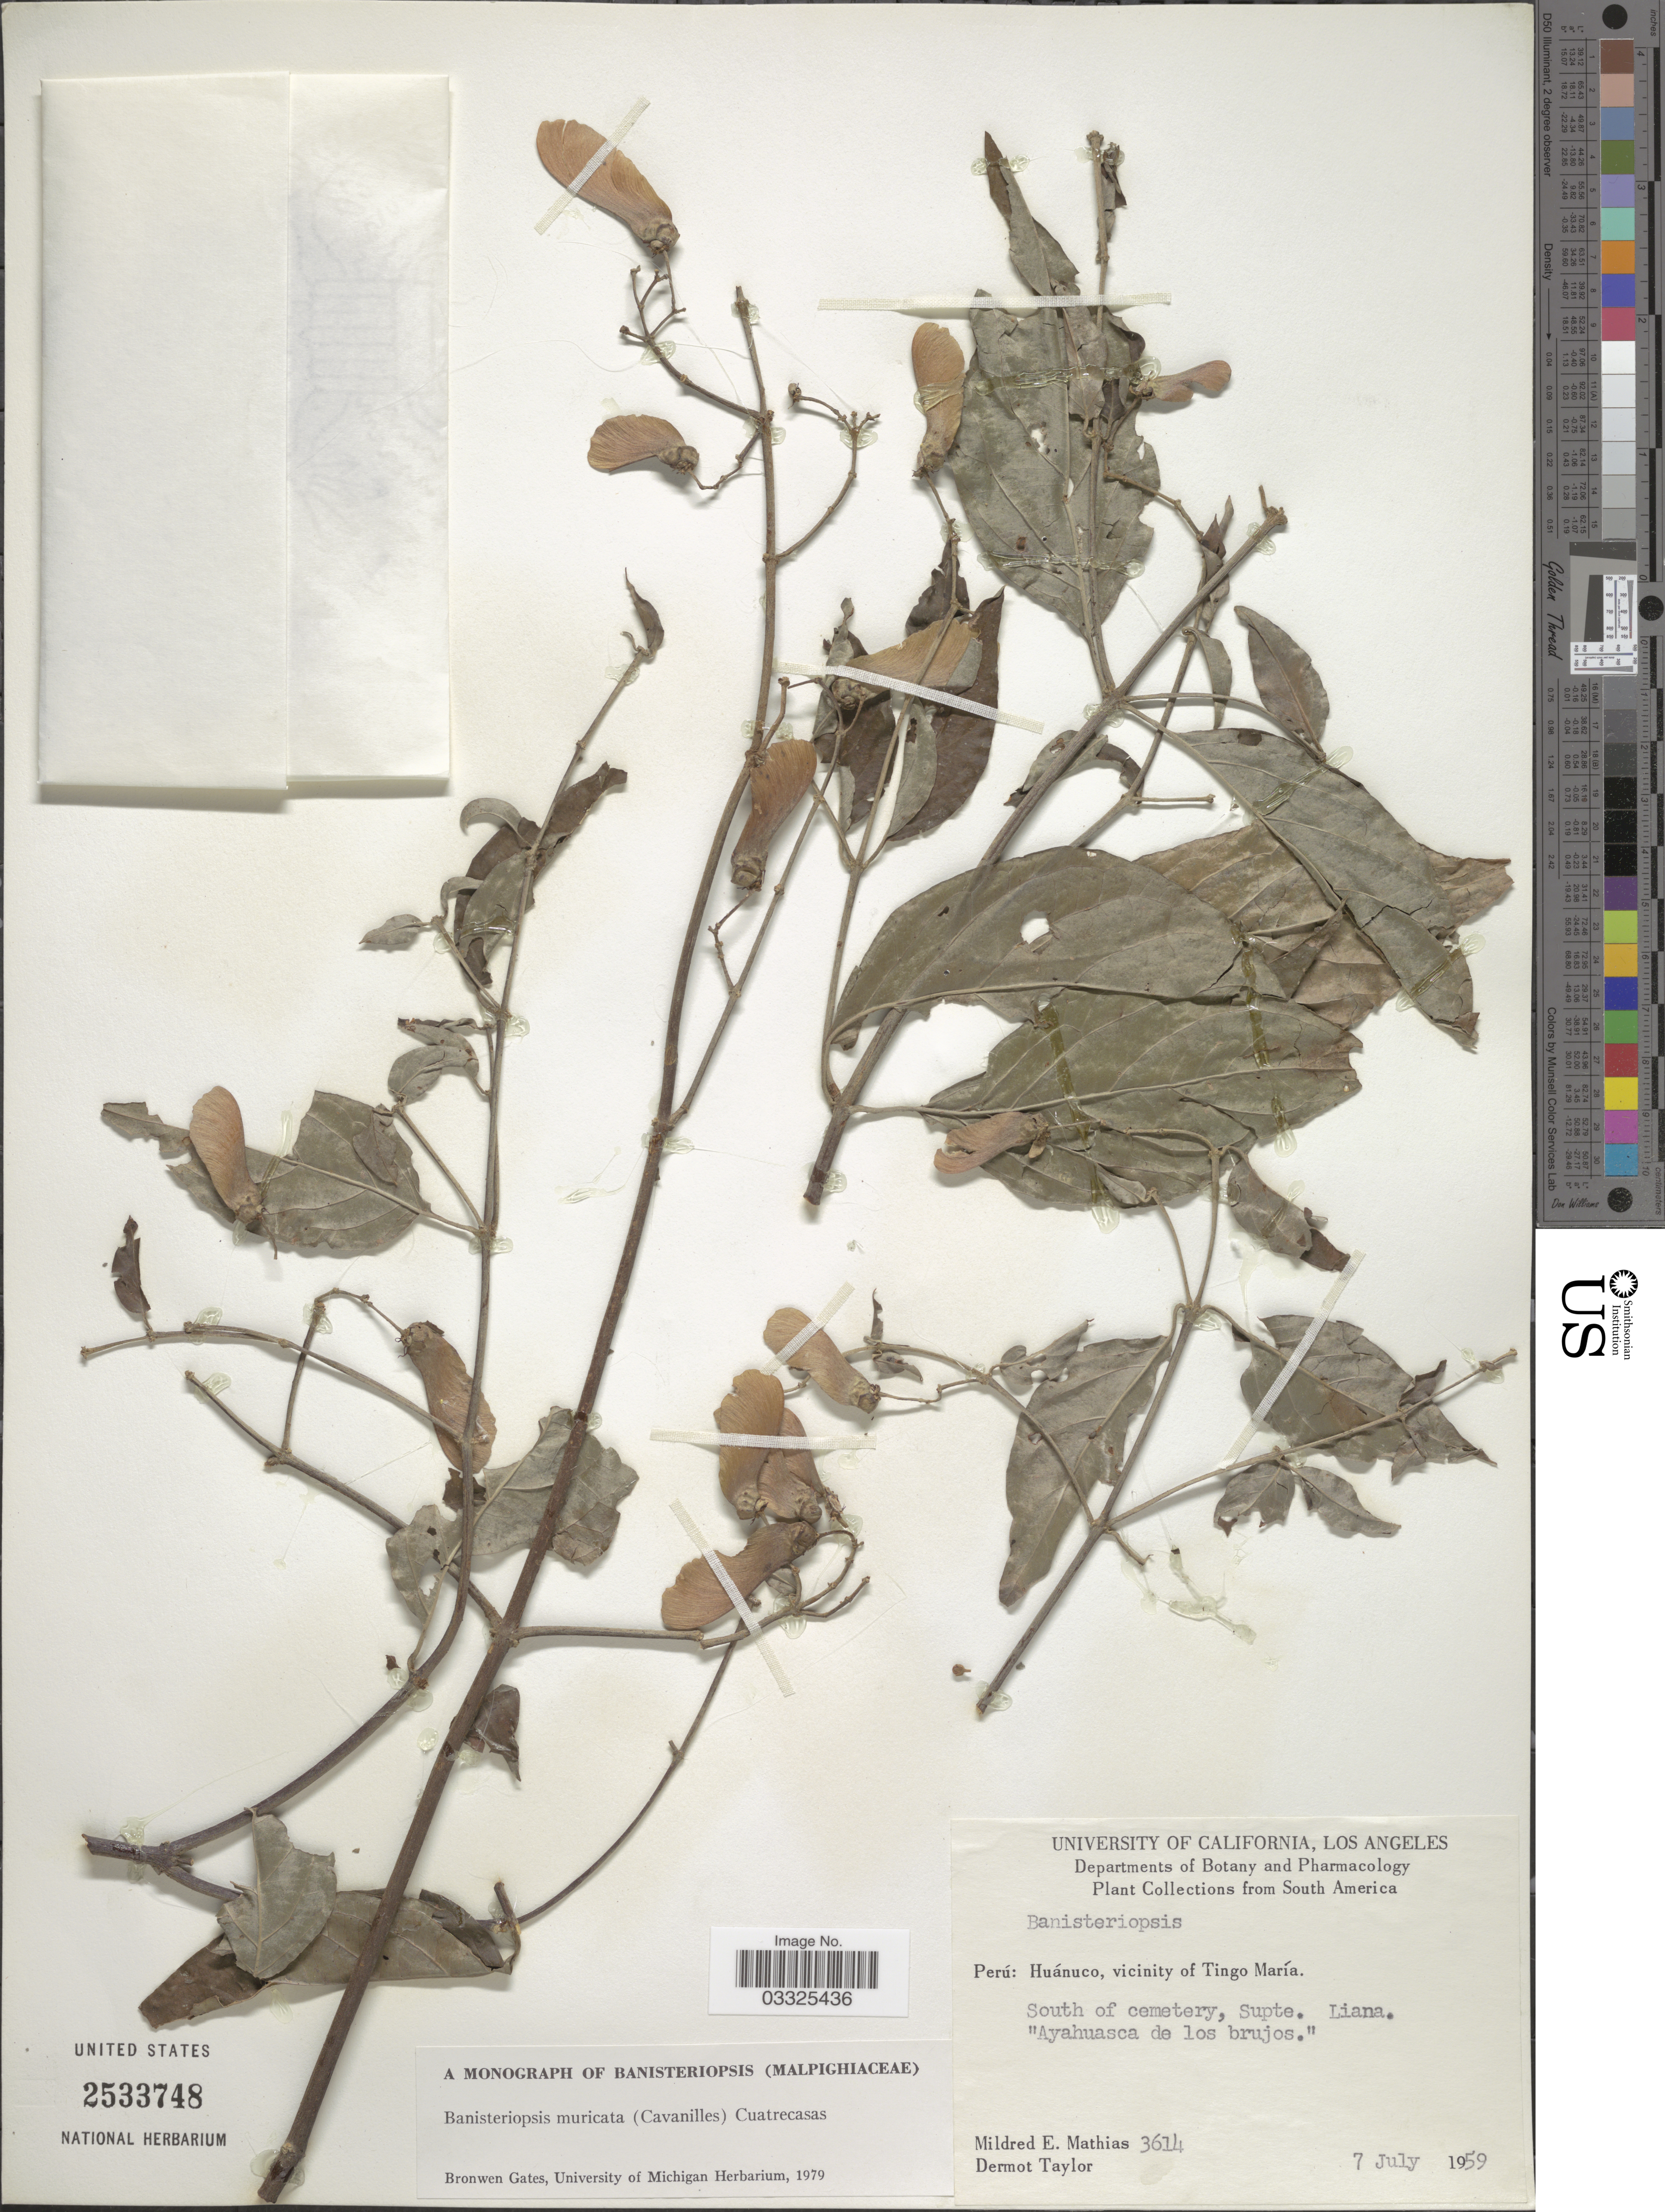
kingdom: Plantae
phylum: Tracheophyta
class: Magnoliopsida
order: Malpighiales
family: Malpighiaceae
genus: Banisteriopsis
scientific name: Banisteriopsis muricata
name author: (Cav.) Cuatrec.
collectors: M. E. Mathias & D. Taylor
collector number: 3614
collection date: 1959-07-07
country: Peru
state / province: Huánuco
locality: Huánuco, vicinity of Tingo María. South of cemetery, Supte.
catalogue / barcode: US 2533748